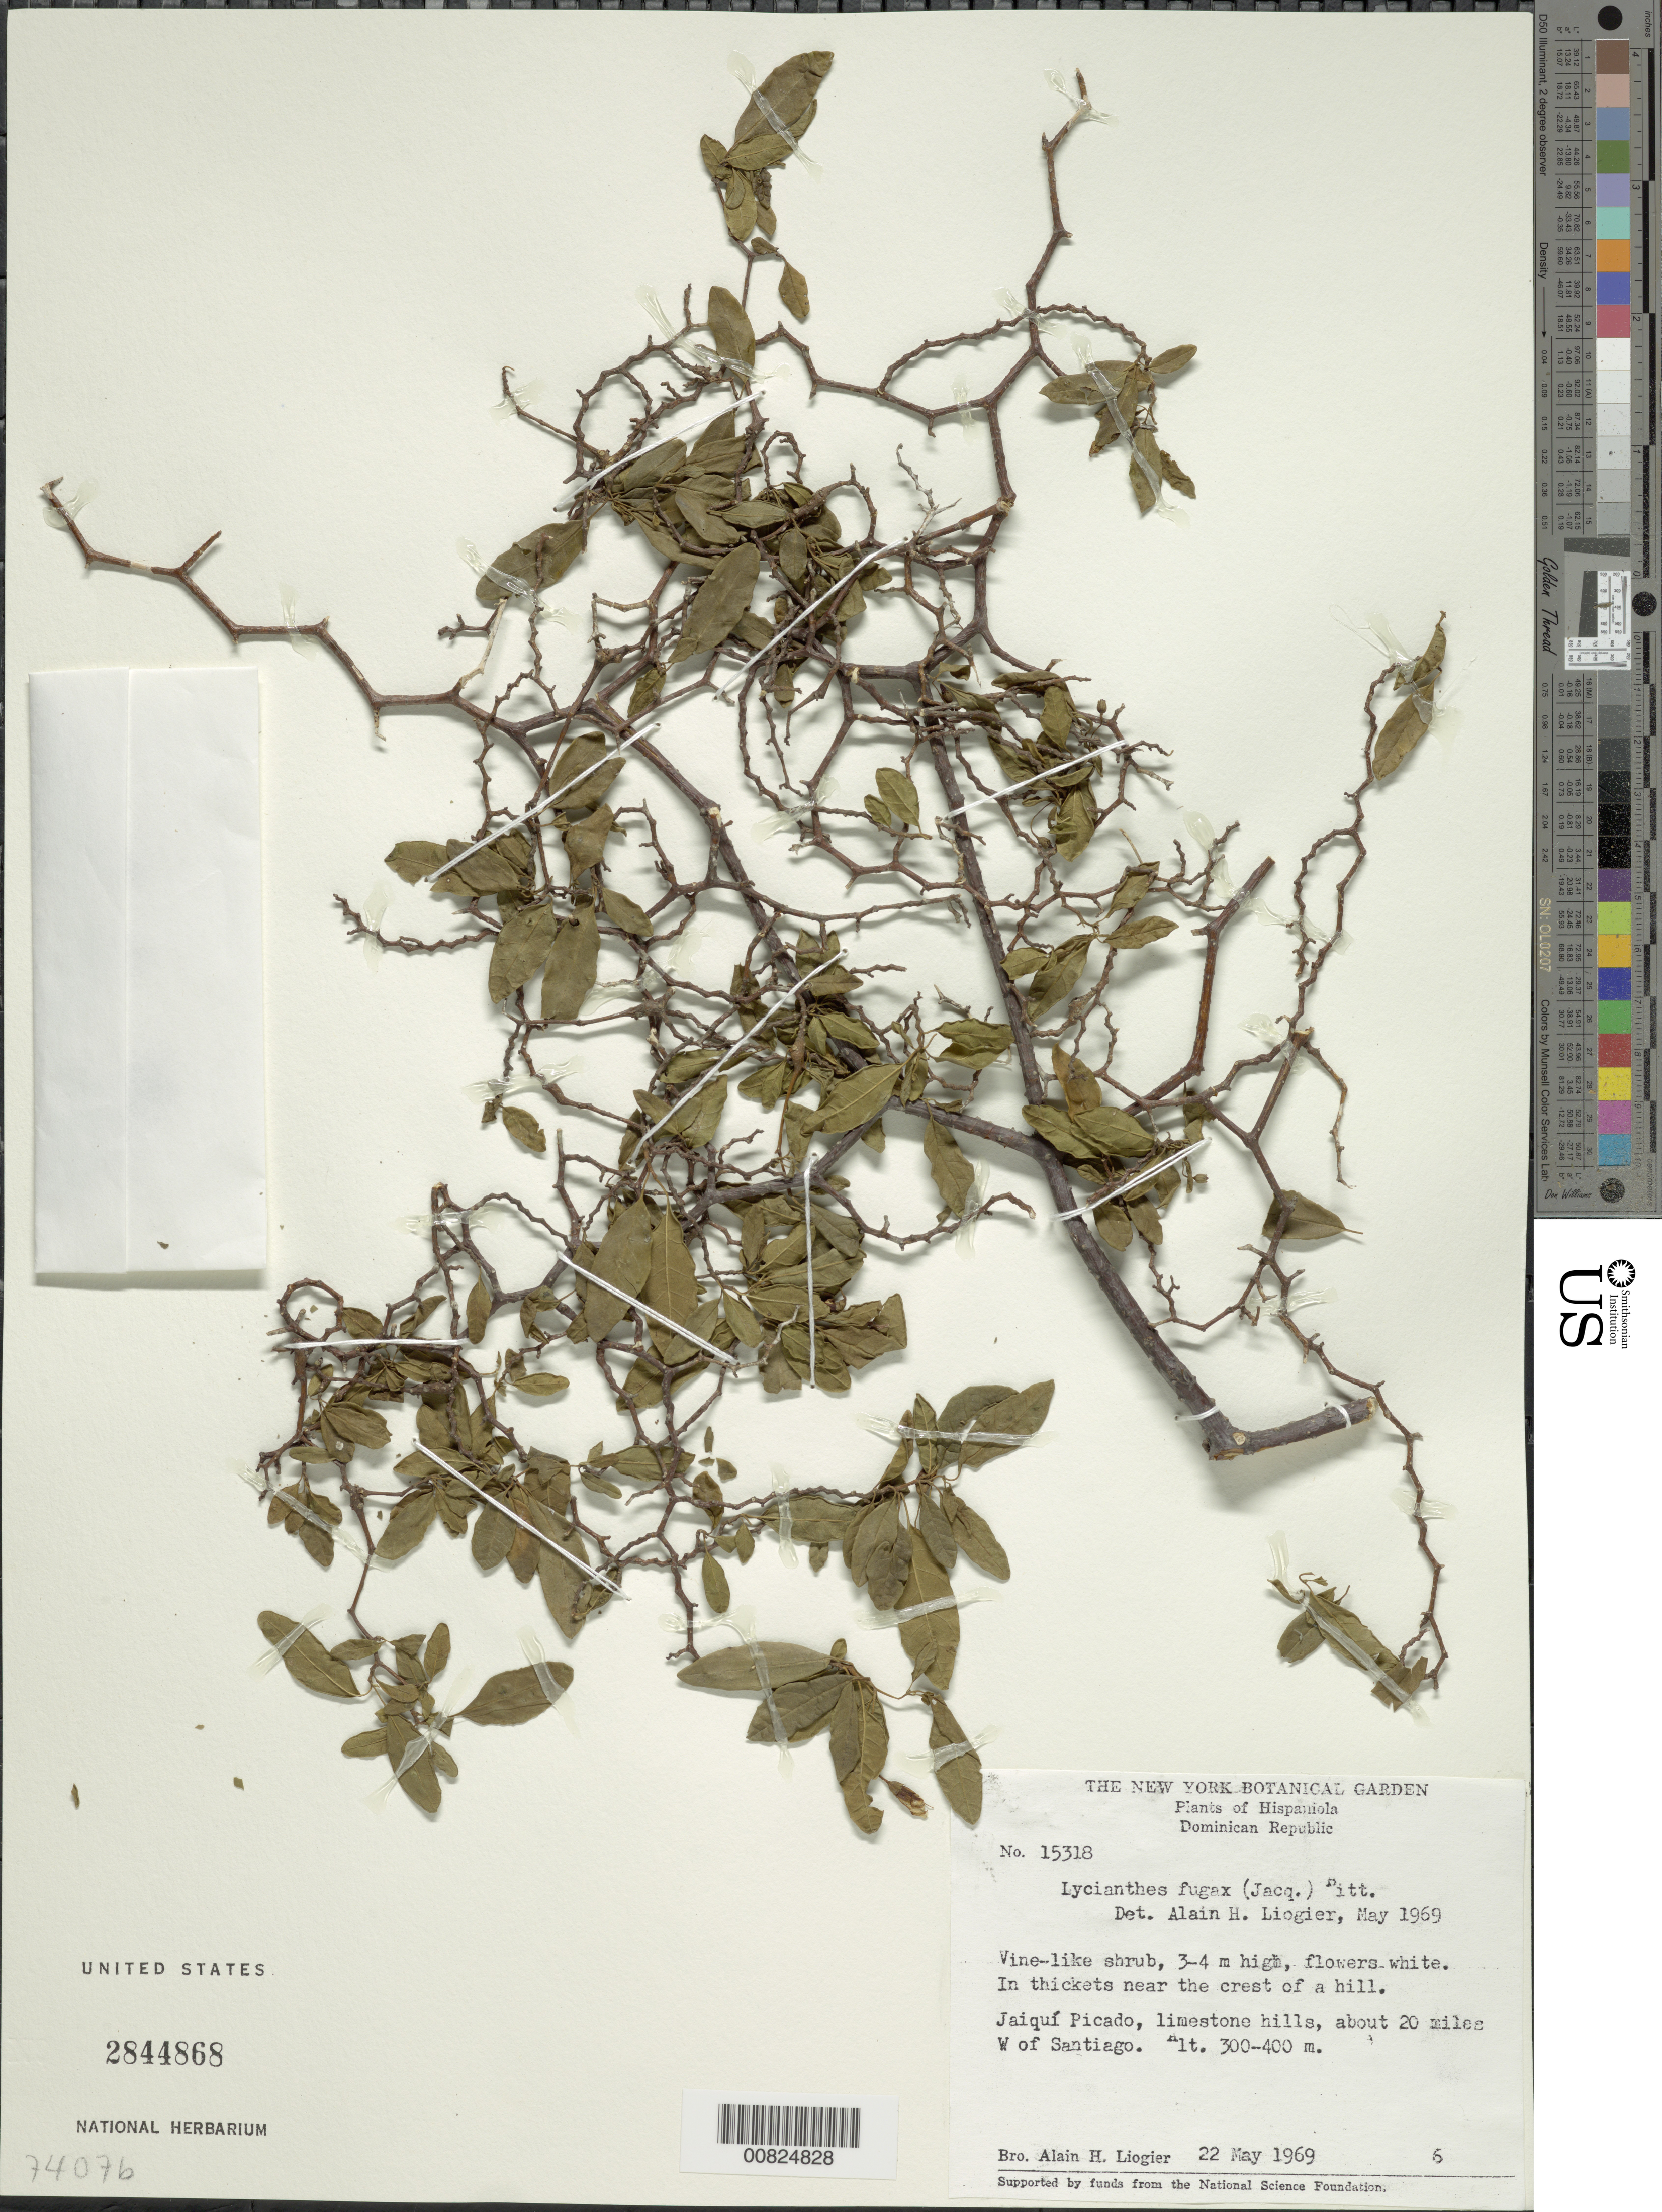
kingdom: Plantae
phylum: Tracheophyta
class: Magnoliopsida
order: Solanales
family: Solanaceae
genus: Lycianthes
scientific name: Lycianthes fugax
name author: (Jacq.) Bitter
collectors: A. H. Liogier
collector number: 15318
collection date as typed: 22 May 1969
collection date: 1969-05-22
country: Dominican Republic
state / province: Santiago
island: Hispaniola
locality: Jaiquí Picado, ca. 20 miles W of Santiago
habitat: In thickets near the creast of a limestone hill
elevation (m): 300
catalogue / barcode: US 2844868